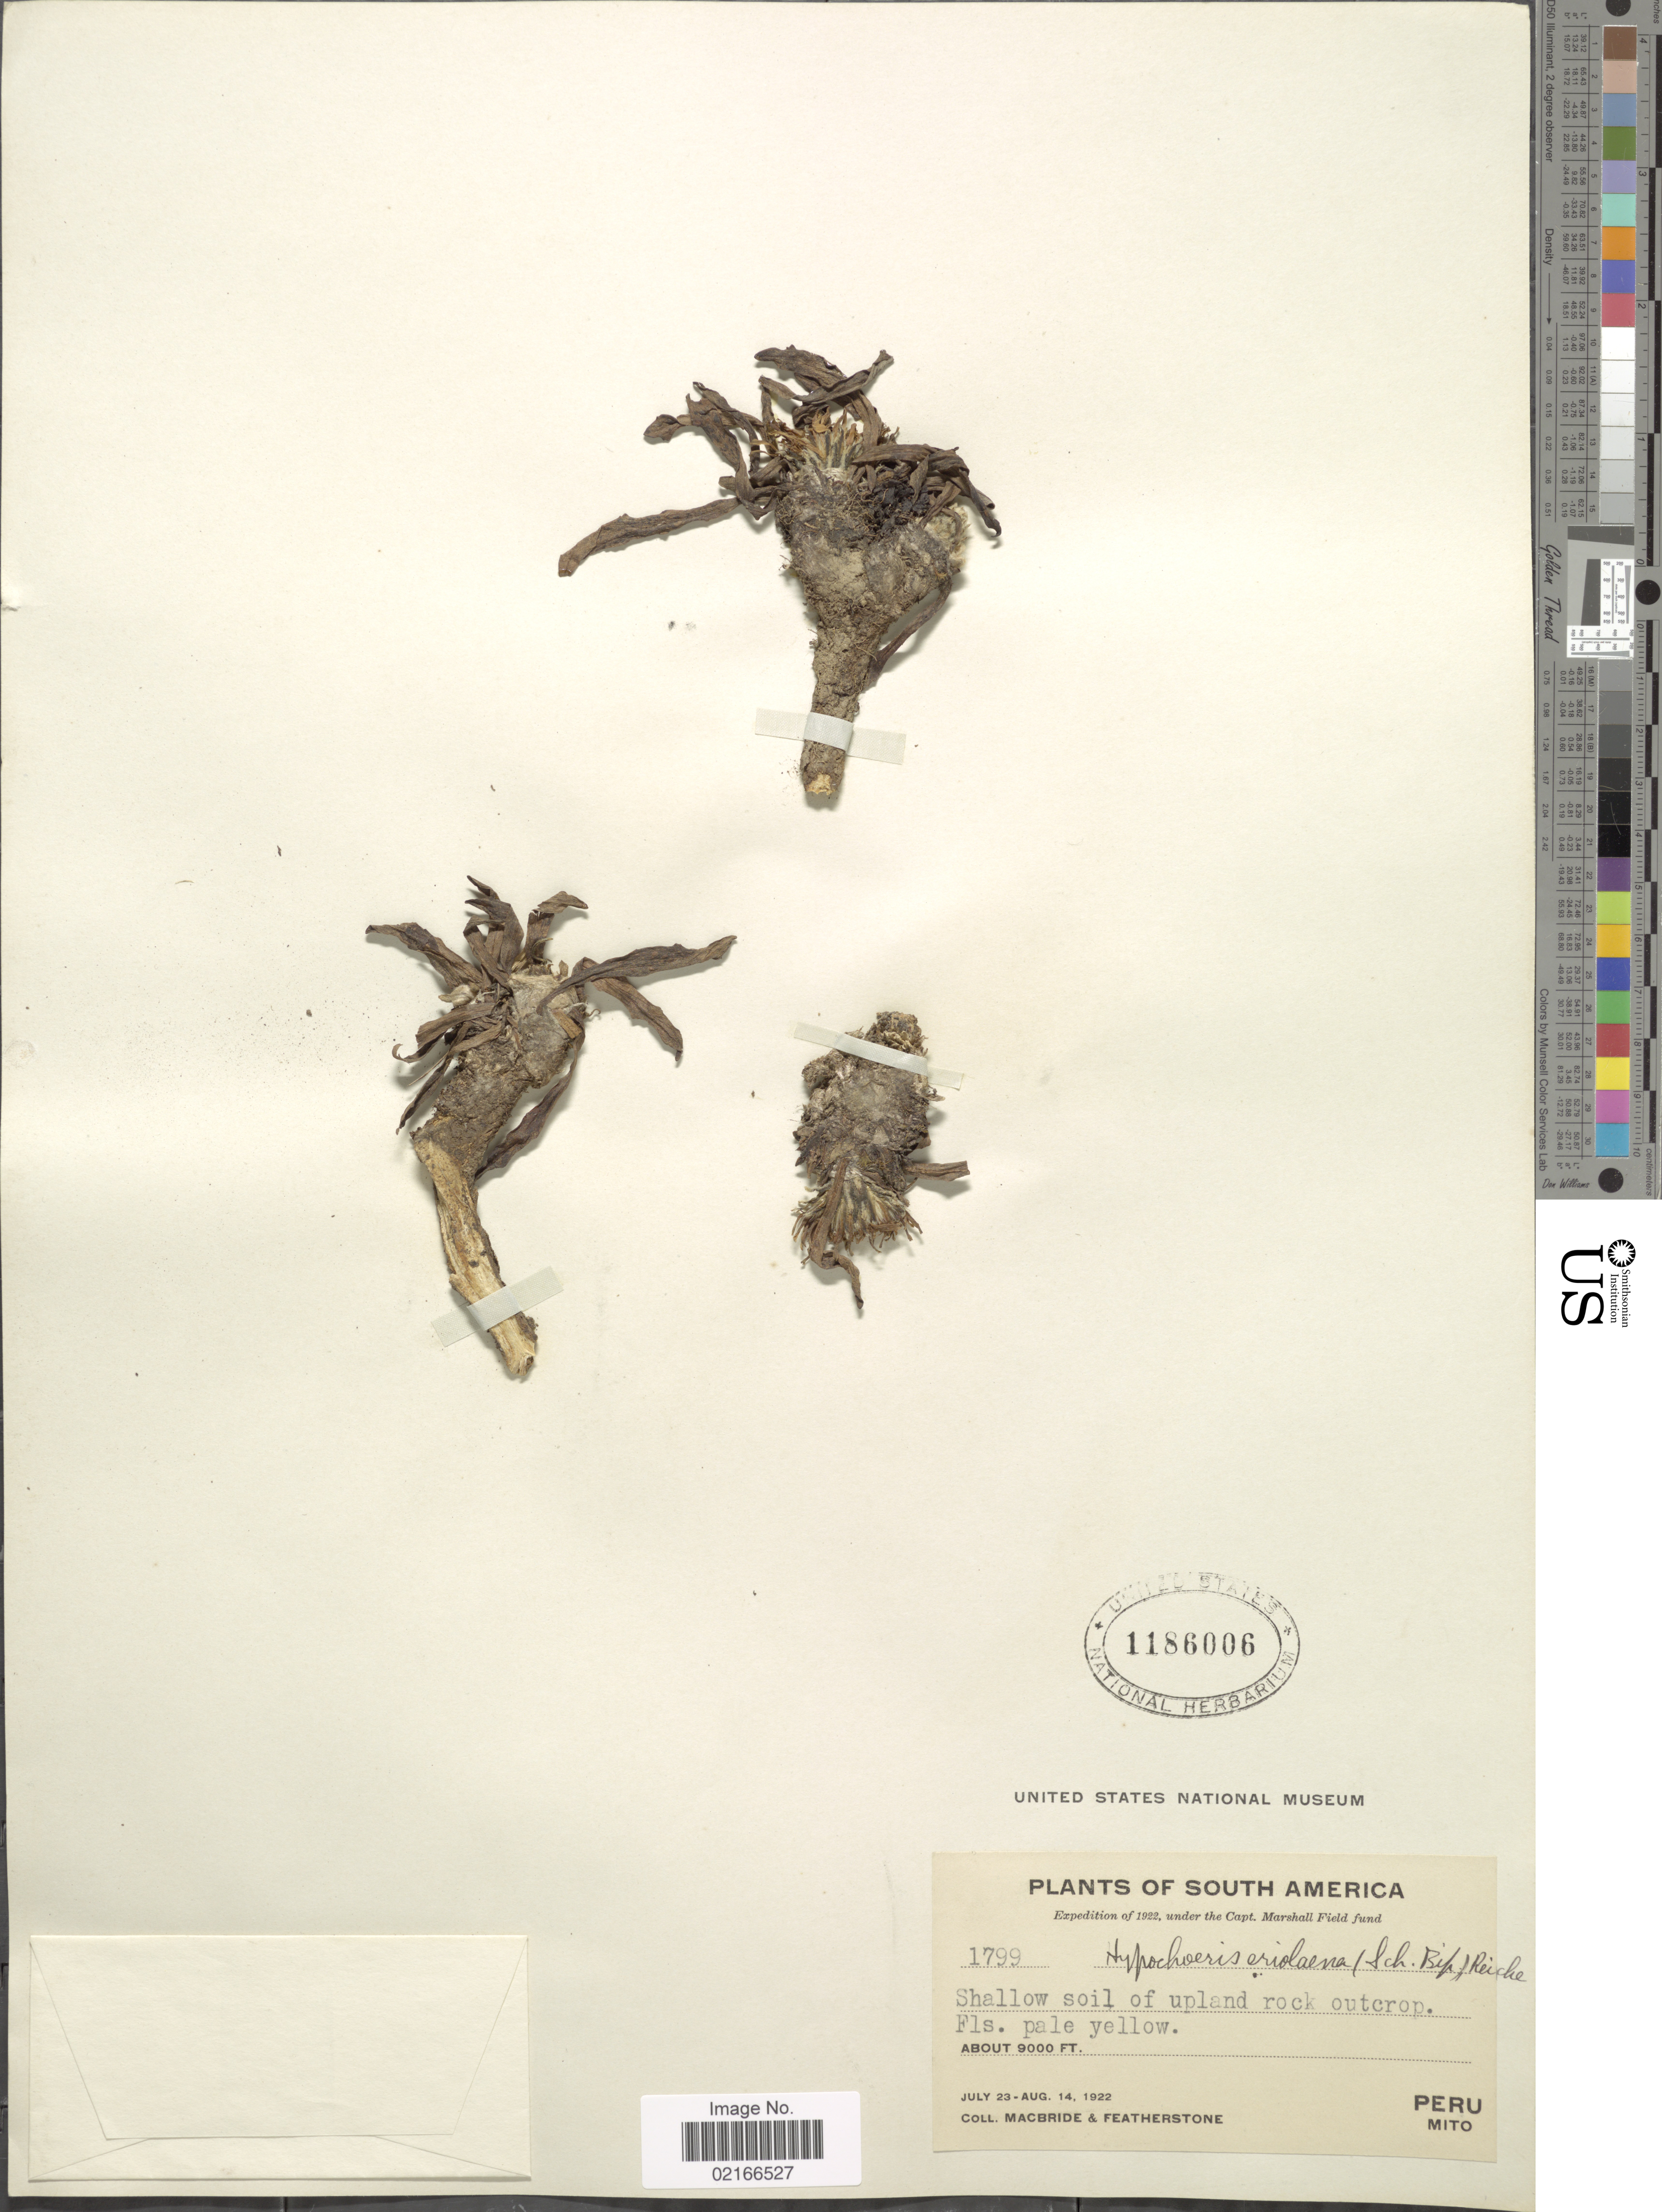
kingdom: Plantae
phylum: Tracheophyta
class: Magnoliopsida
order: Asterales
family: Asteraceae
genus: Hypochaeris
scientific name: Hypochaeris eriolaena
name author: (Sch. Bip.) Reiche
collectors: Macbride, -- & -. Featherstone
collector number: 1799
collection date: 1922-07-23/1922-08-14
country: Peru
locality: Mito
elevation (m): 2743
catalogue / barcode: US 1186006